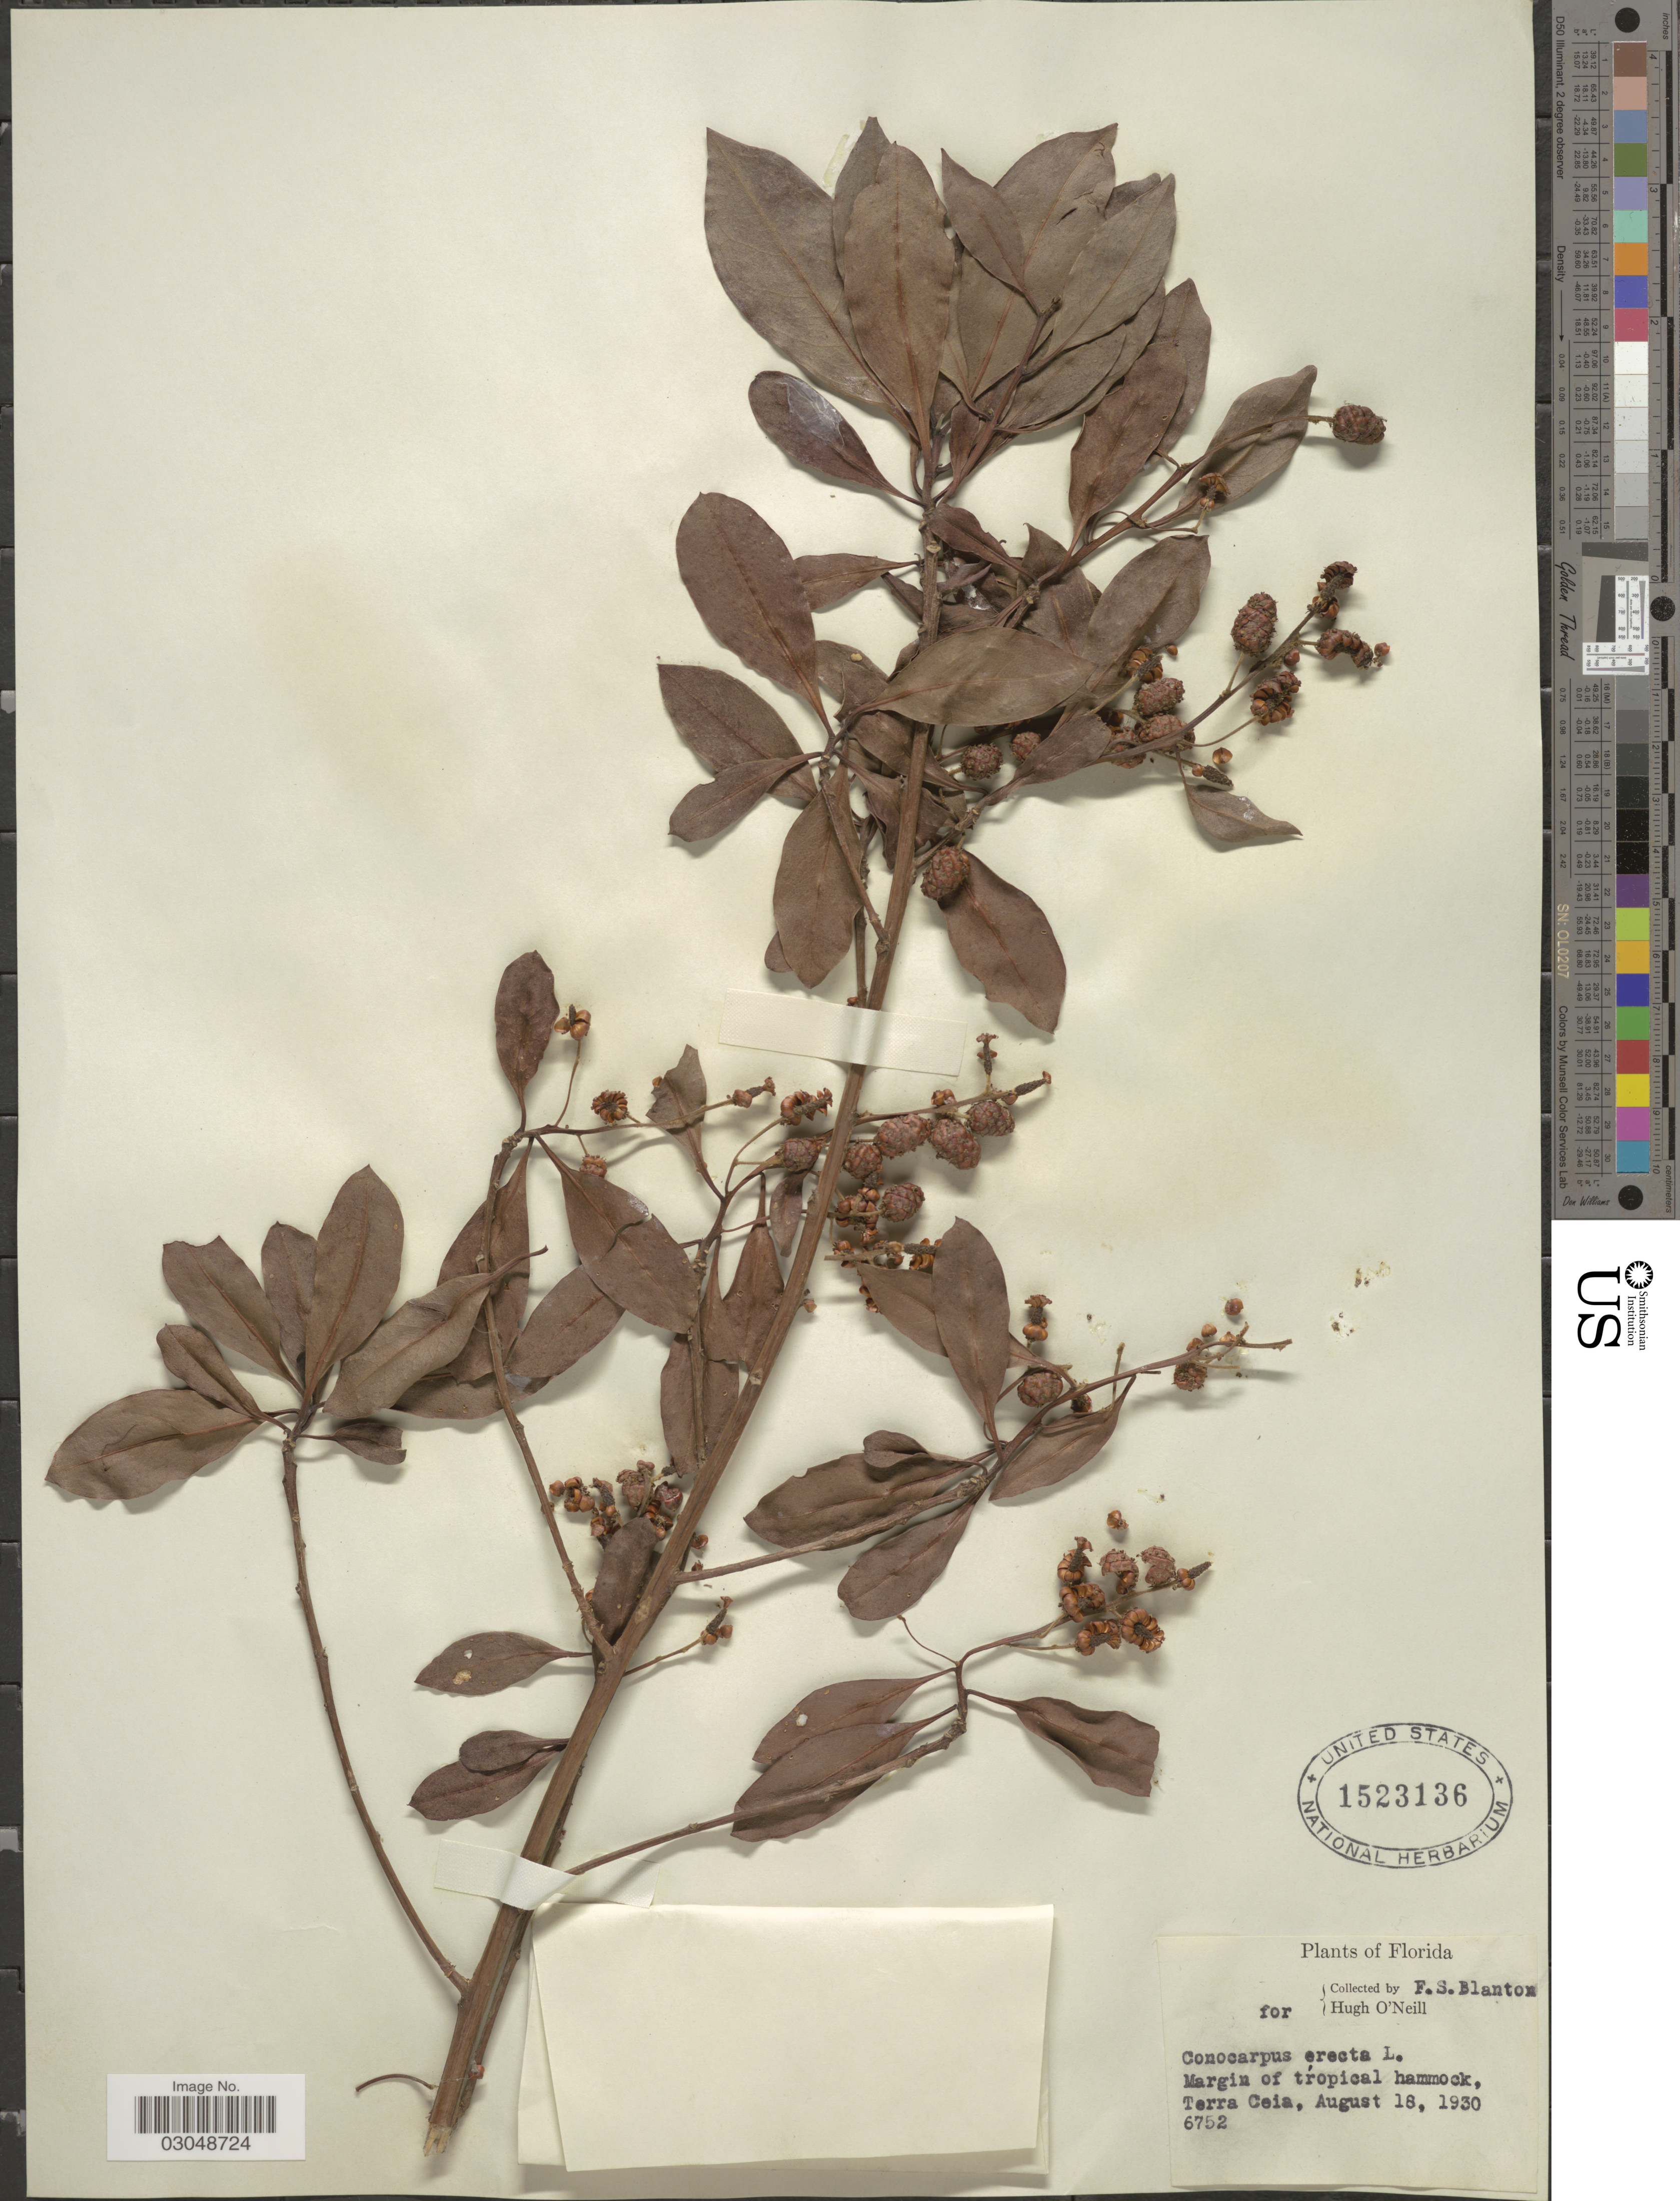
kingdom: Plantae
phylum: Tracheophyta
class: Magnoliopsida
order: Myrtales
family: Combretaceae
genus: Conocarpus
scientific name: Conocarpus erectus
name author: L.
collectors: F. S. Blanton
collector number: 6752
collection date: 1930-08-18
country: United States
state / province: Florida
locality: Terra Ceia.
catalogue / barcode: US 1523136